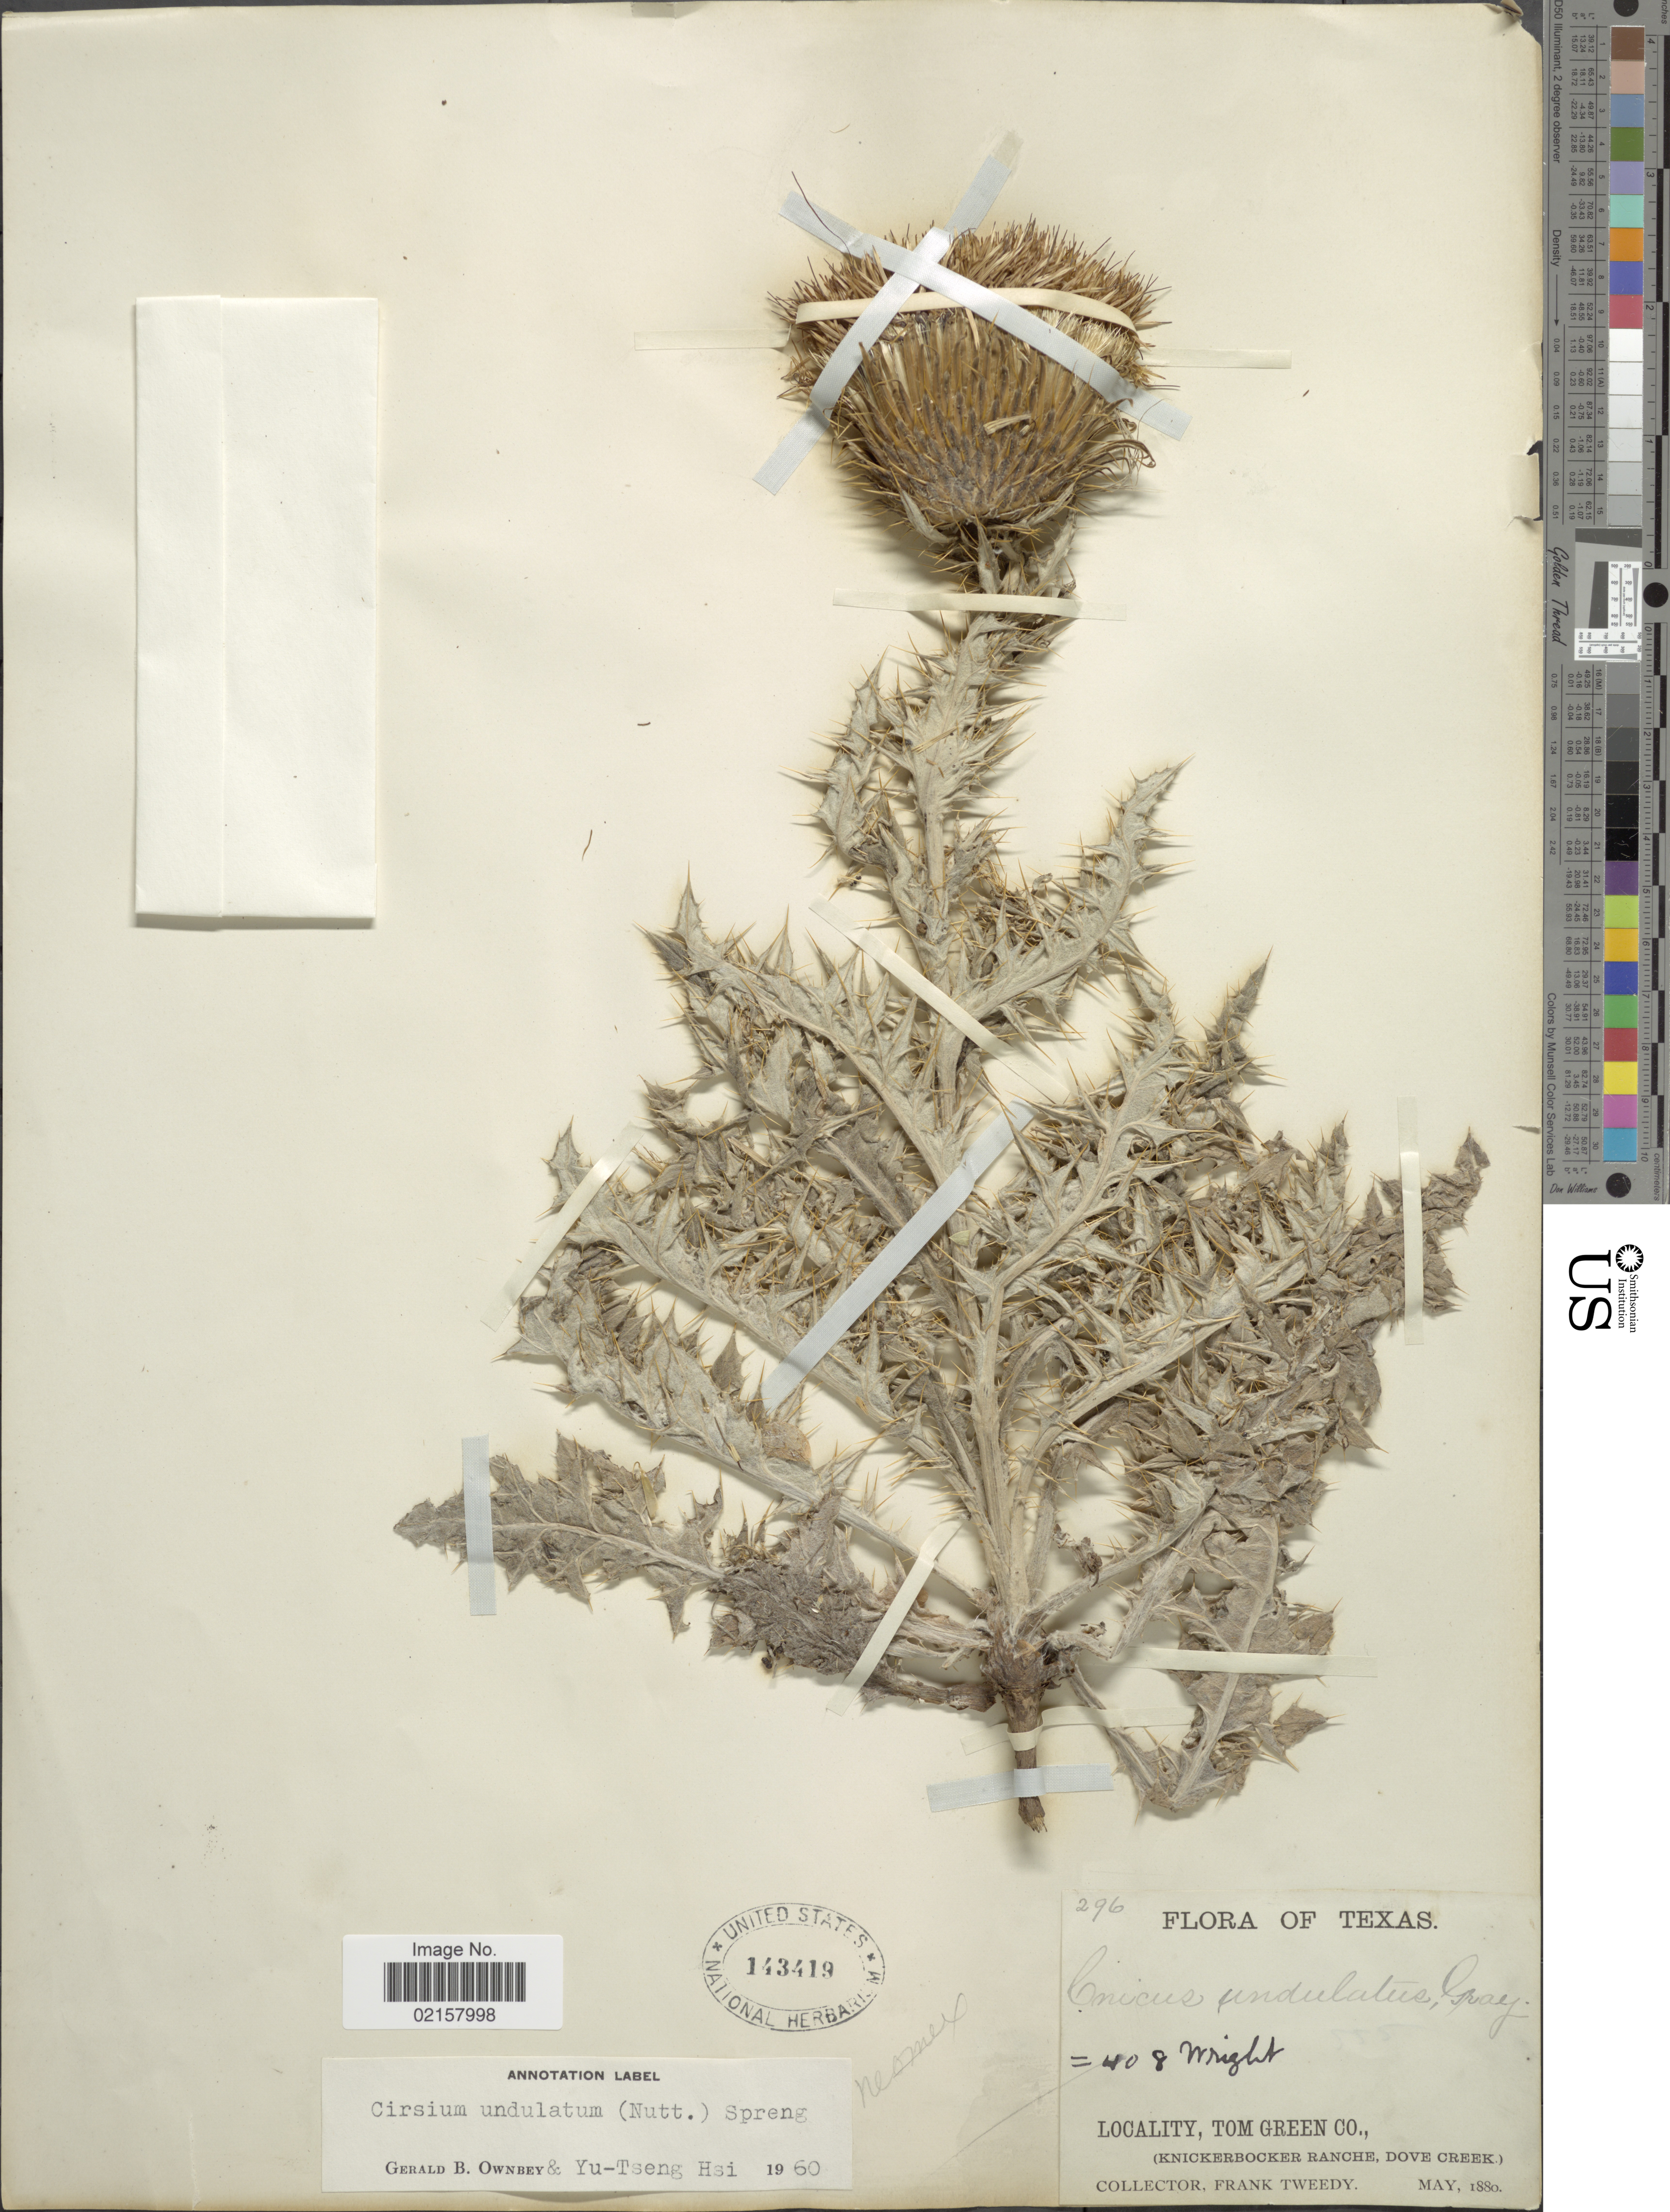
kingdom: Plantae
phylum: Tracheophyta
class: Magnoliopsida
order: Asterales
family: Asteraceae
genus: Cirsium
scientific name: Cirsium undulatum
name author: (Nutt.) Spreng.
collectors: F. Tweedy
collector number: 296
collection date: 1880-05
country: United States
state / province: Texas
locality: Tom Green Co., (Knickerbocker Ranche, Dove Creek).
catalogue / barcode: US 143419